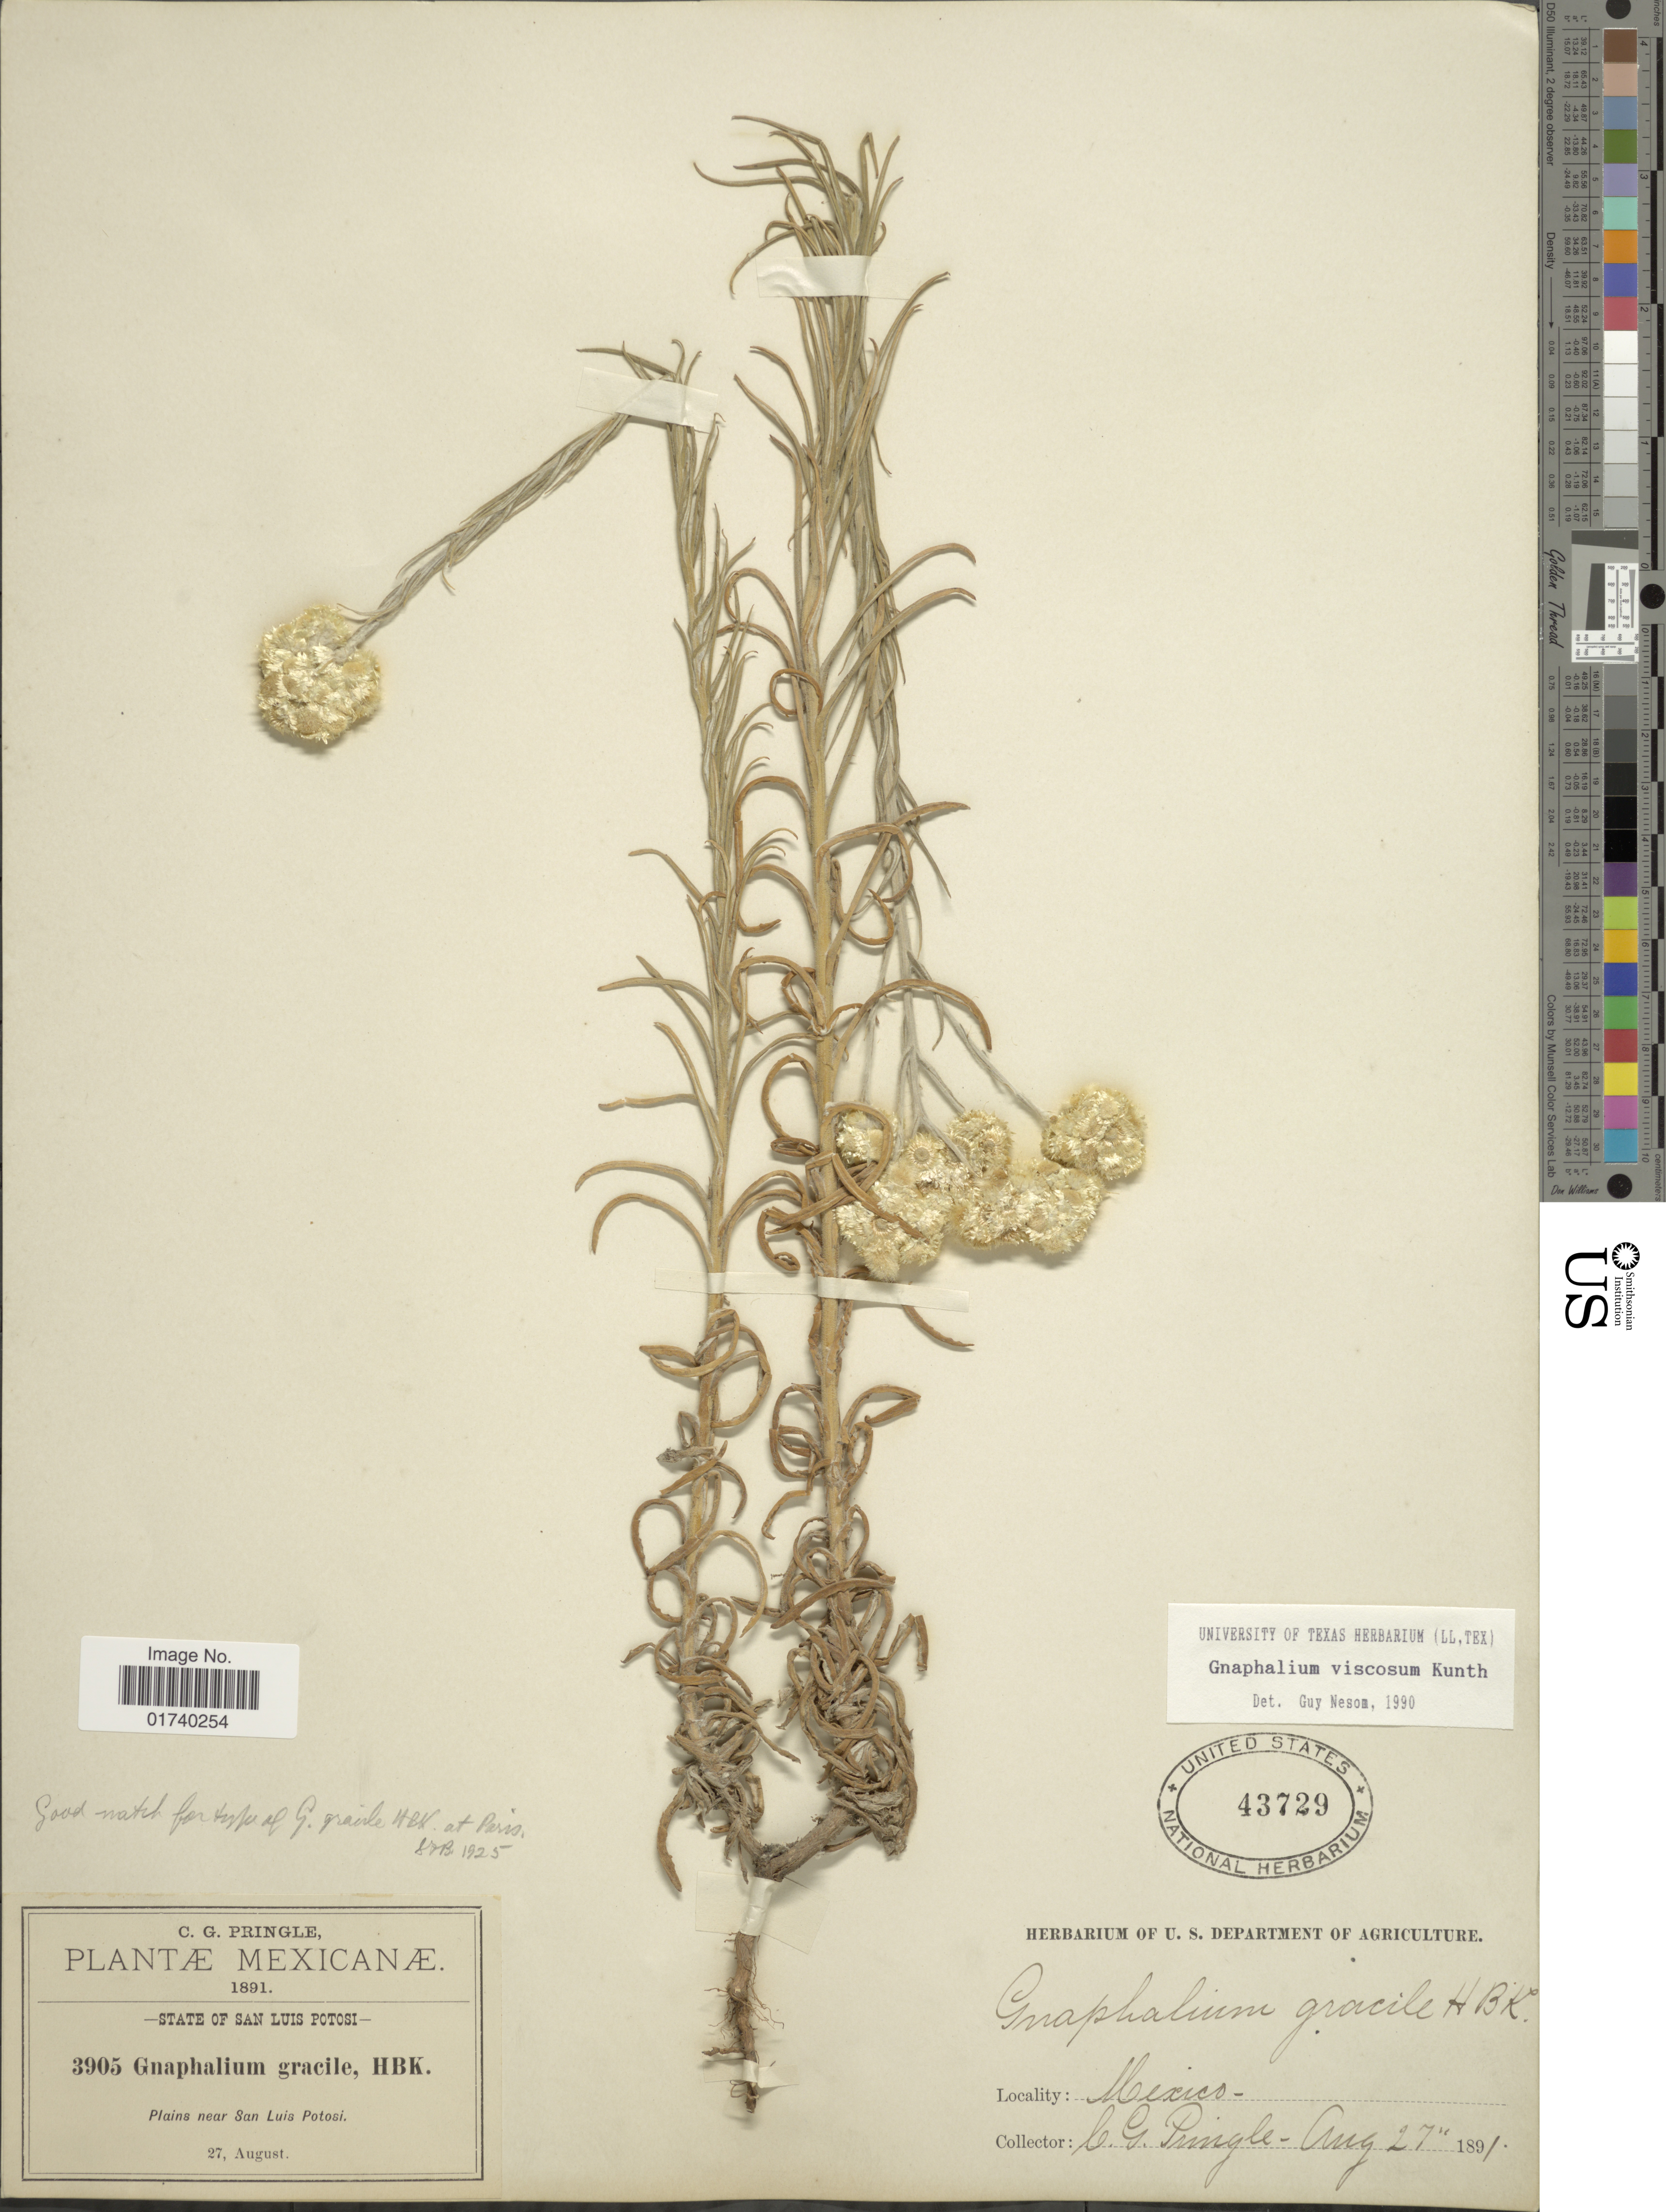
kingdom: Plantae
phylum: Tracheophyta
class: Magnoliopsida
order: Asterales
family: Asteraceae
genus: Pseudognaphalium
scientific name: Pseudognaphalium viscosum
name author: (Kunth) Anderb.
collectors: C. G. Pringle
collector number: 3905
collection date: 1891-08-27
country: Mexico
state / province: San Luis Potosí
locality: State of San Luis Potosi, Plains near San Luis Potosi.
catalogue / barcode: US 43729